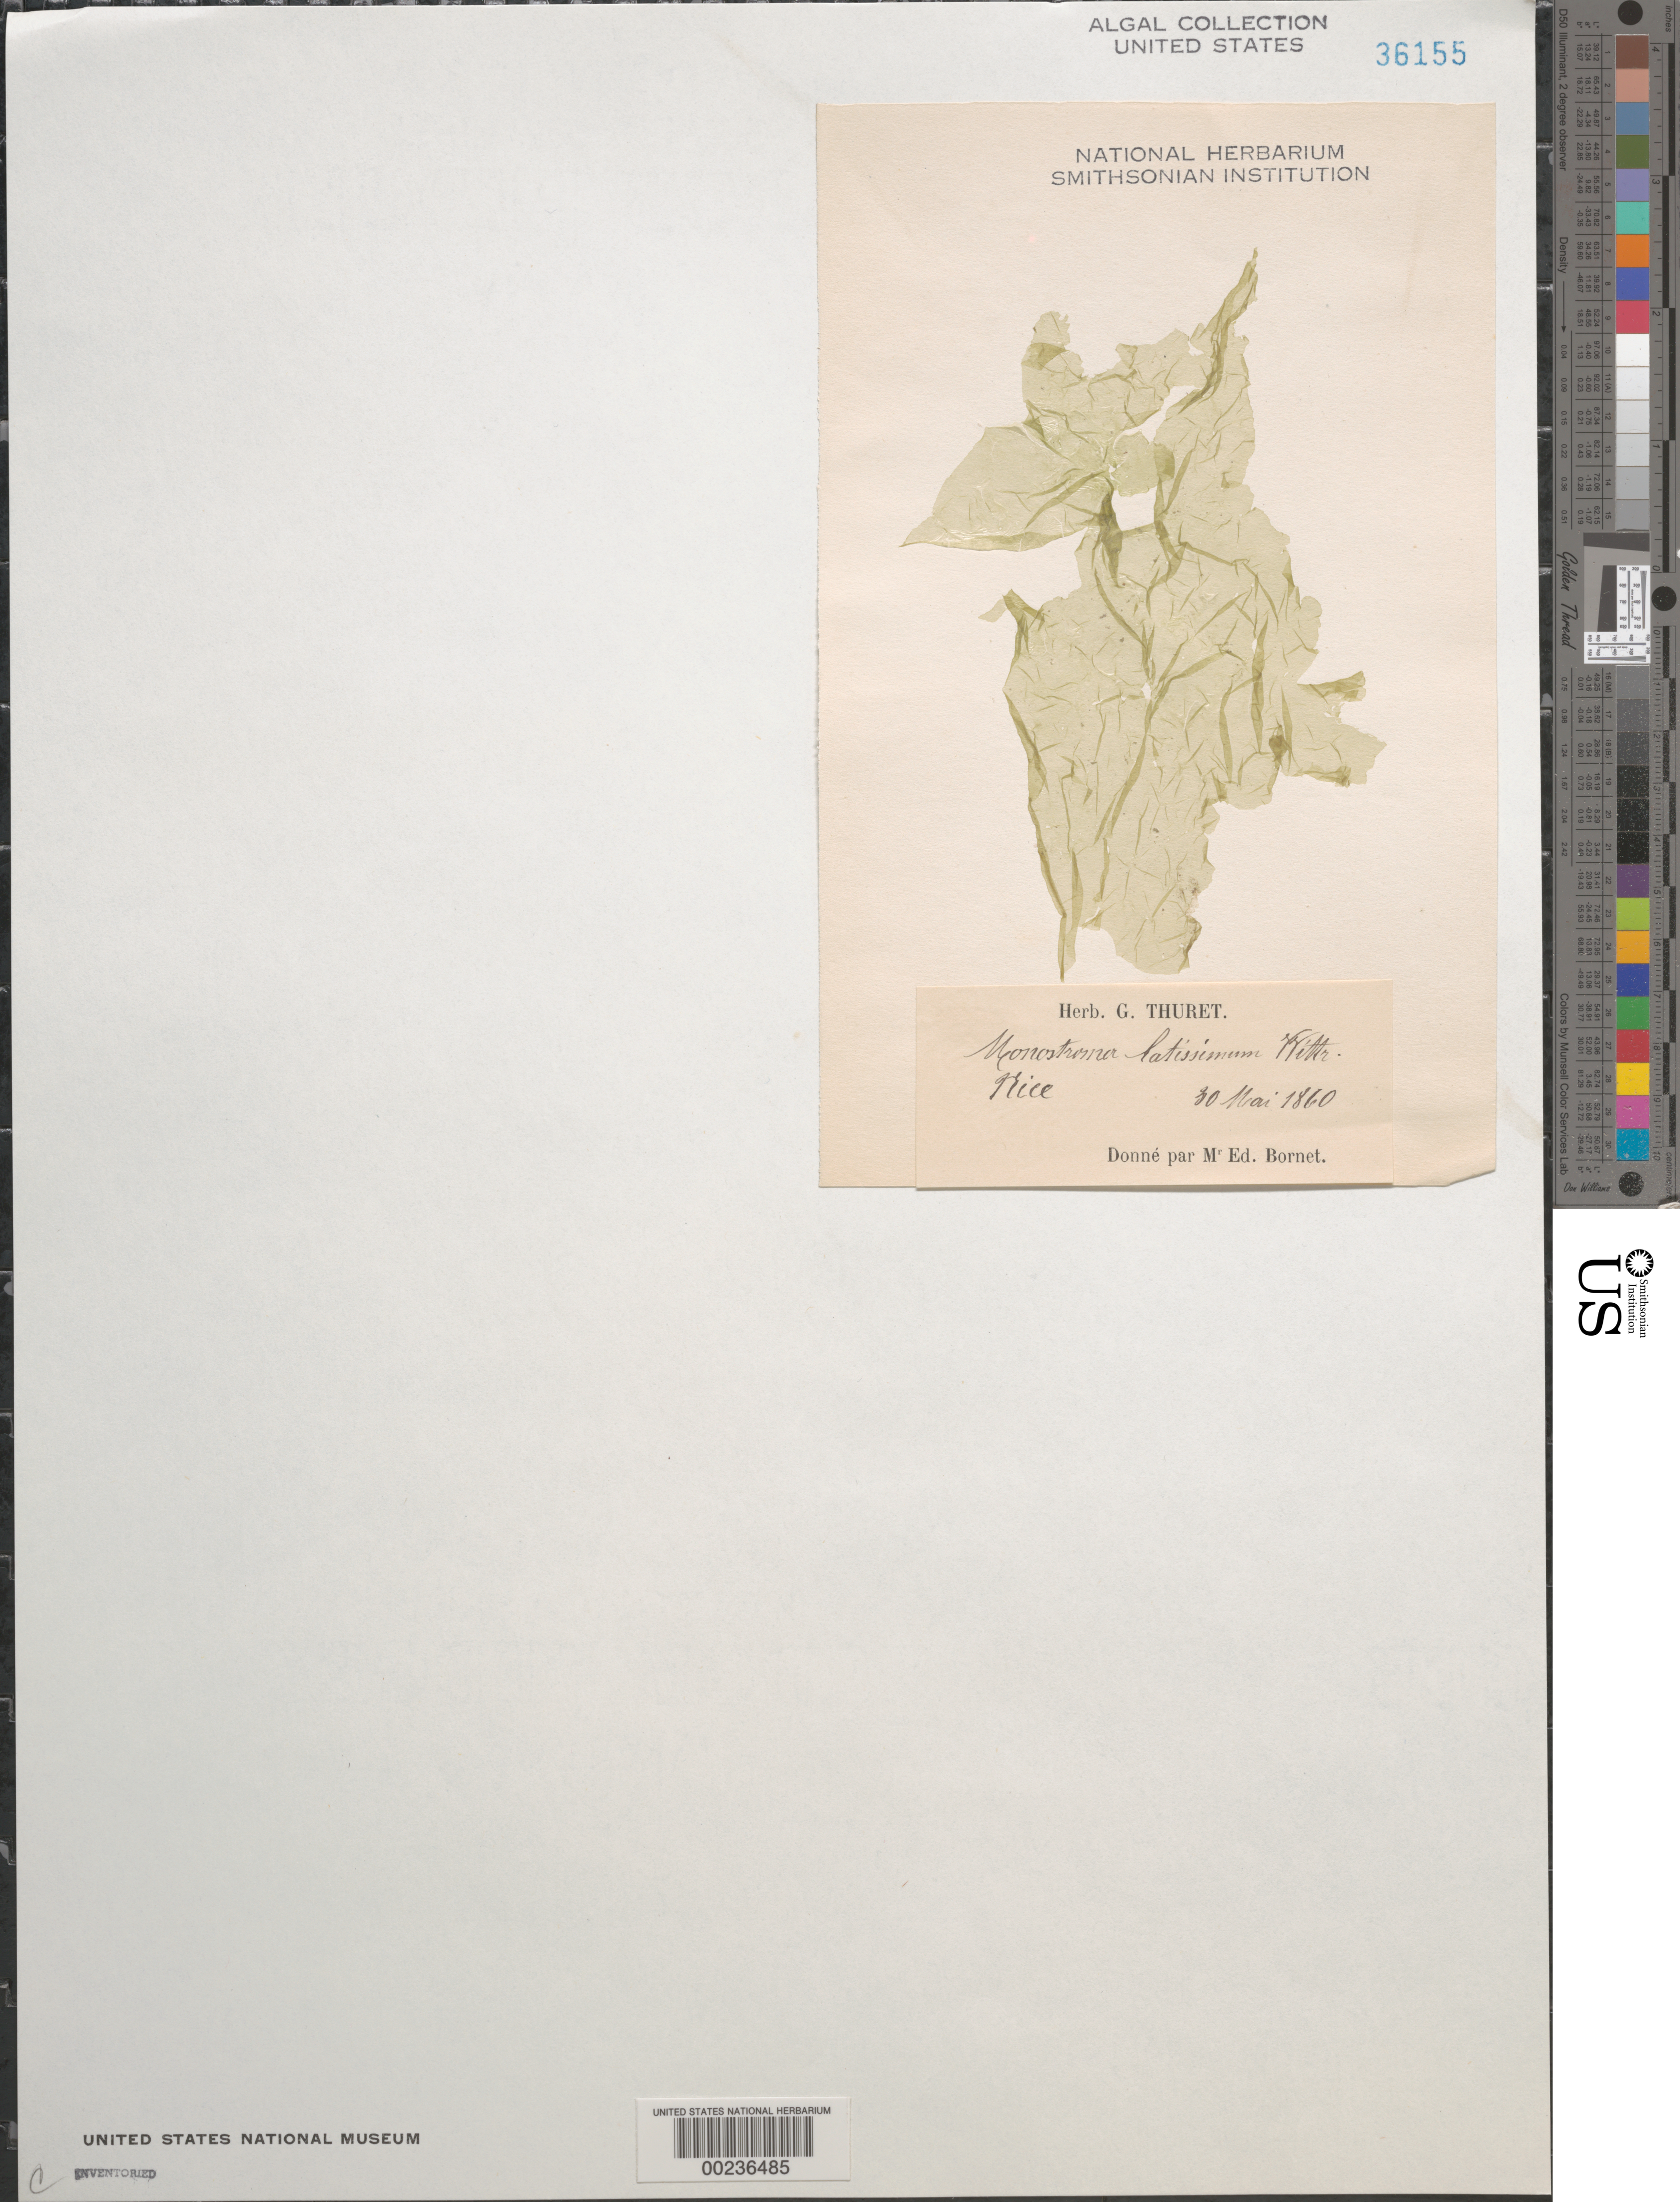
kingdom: Plantae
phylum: Chlorophyta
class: Ulvophyceae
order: Ulvales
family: Monostromataceae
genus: Monostroma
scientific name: Monostroma latissimum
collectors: Thuret, G. (herbarium)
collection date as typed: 30 May 1860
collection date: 1860-05-30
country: France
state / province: Provence-Alpes-Côte d'Azur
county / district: Alpes-Maritimes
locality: Nice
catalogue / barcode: US 36155